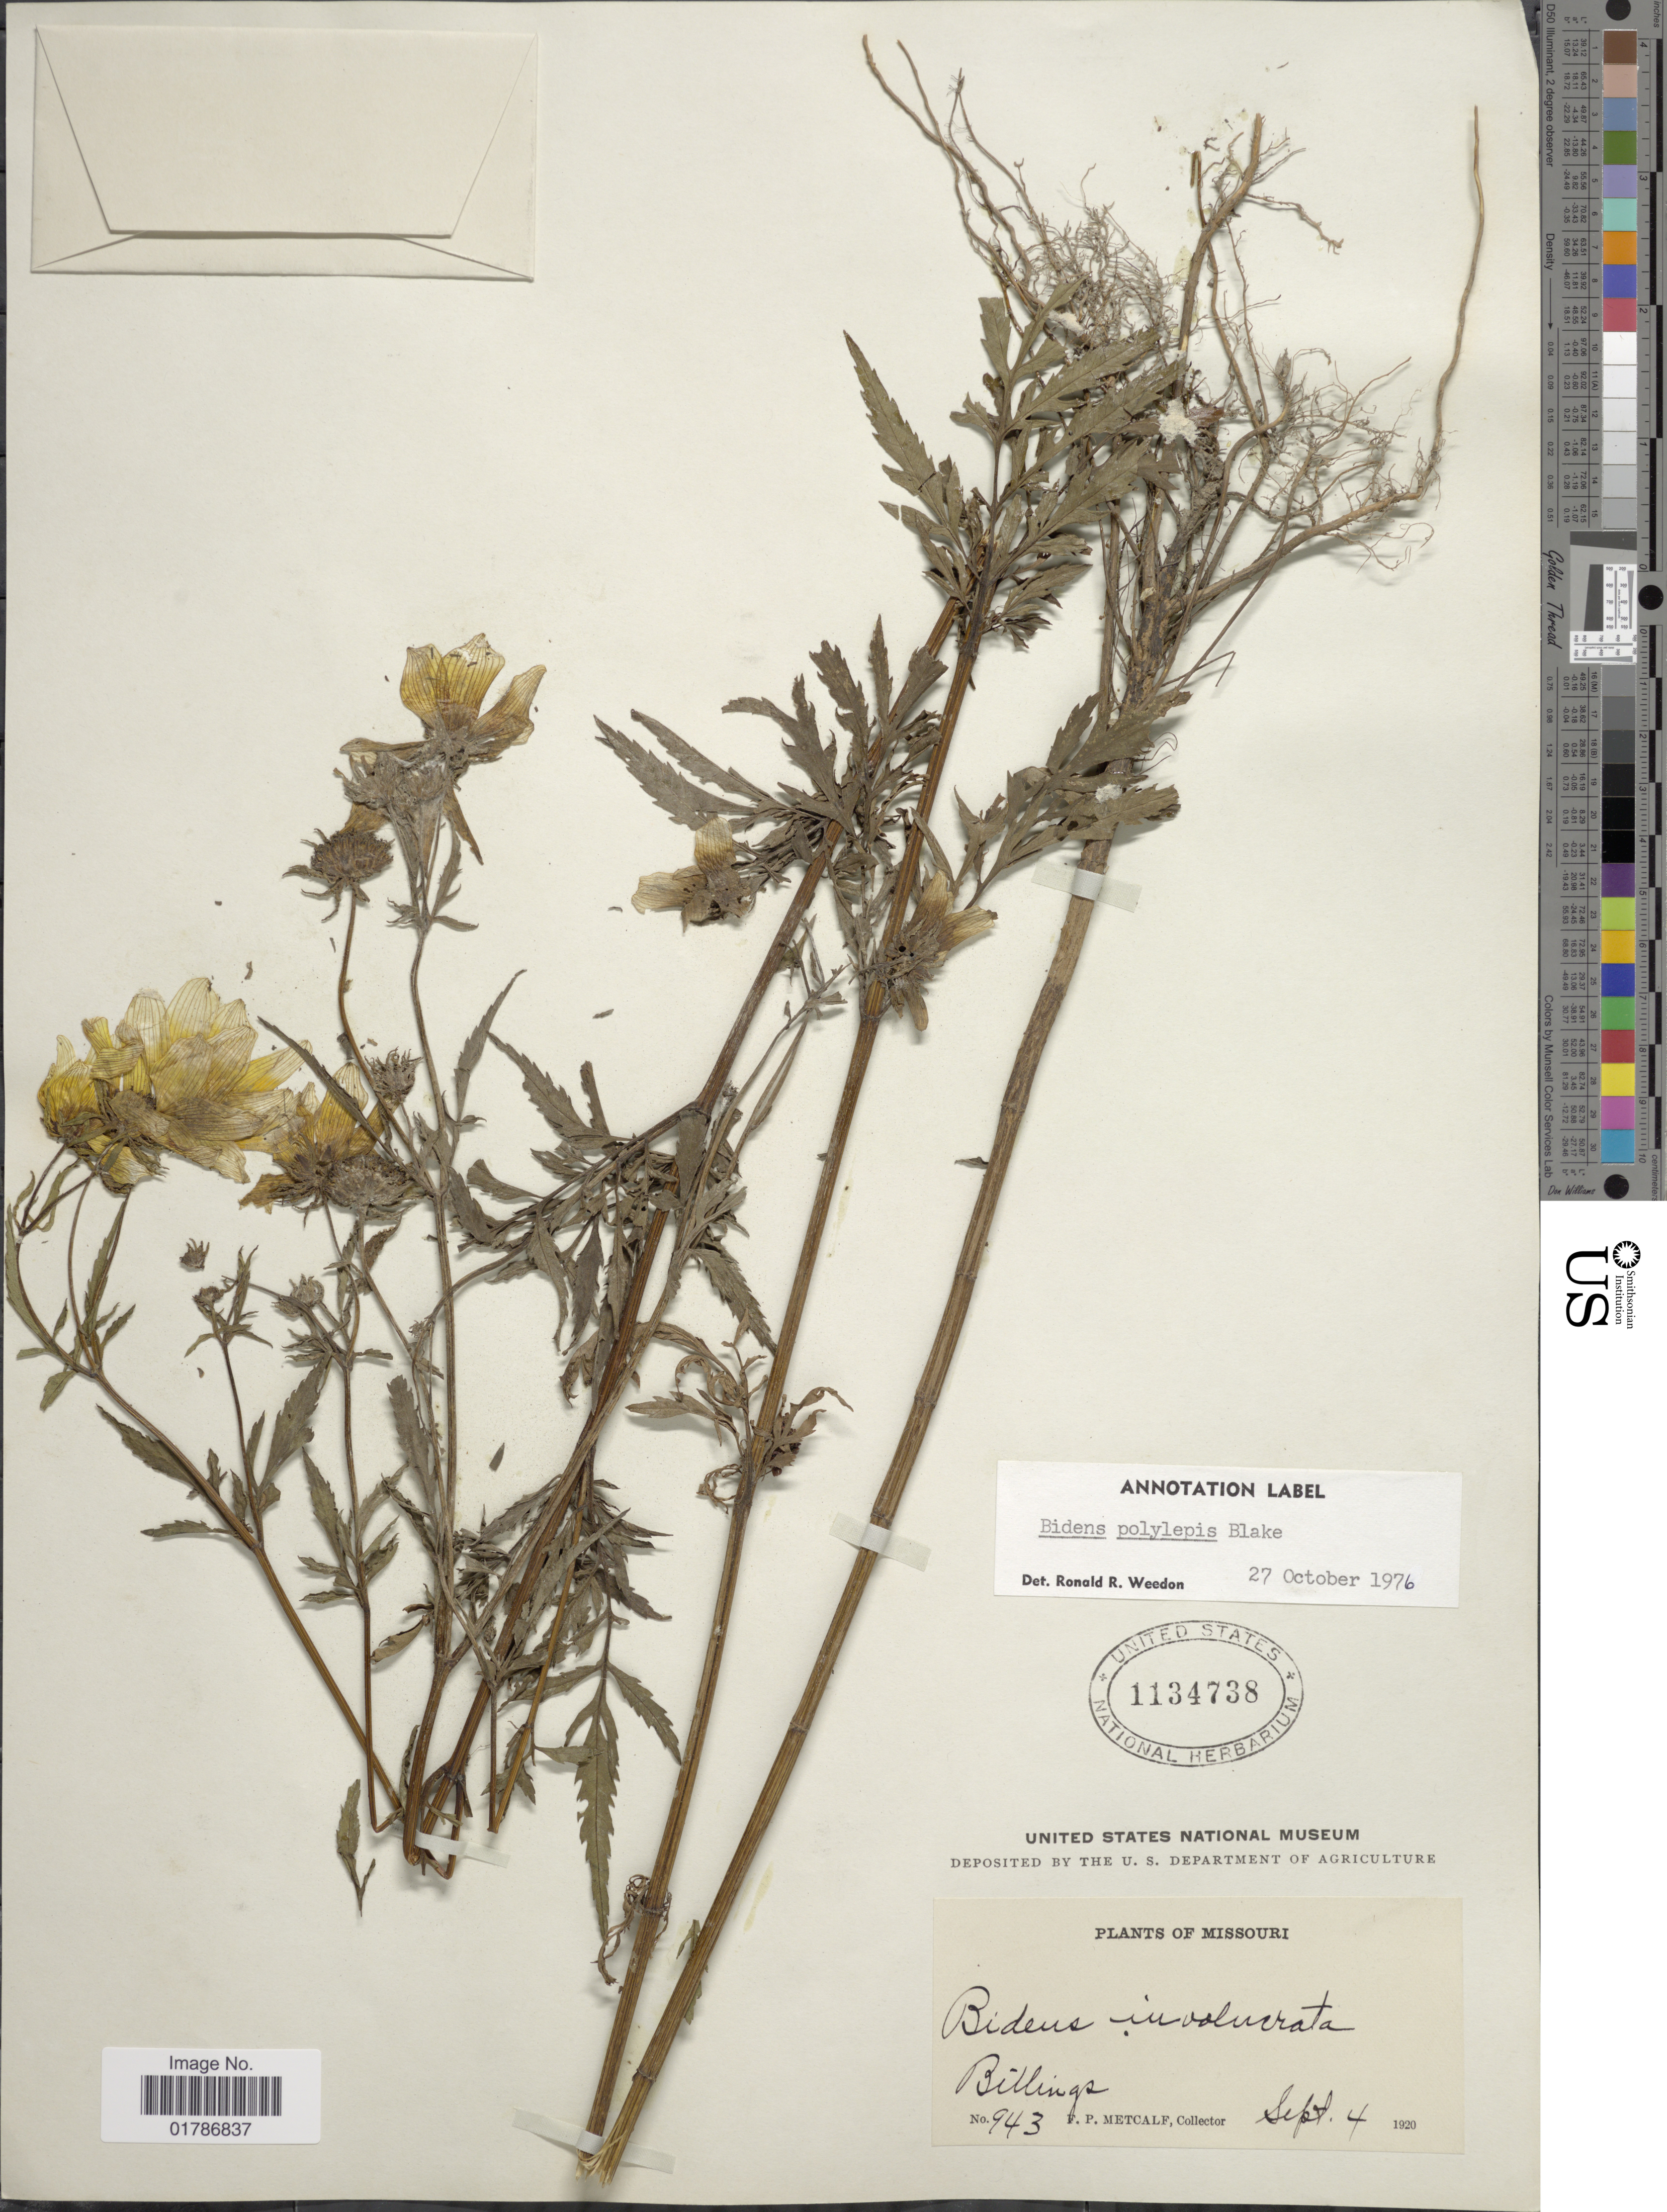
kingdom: Plantae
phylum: Tracheophyta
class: Magnoliopsida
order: Asterales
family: Asteraceae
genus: Bidens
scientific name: Bidens polylepis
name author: S.F. Blake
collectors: F. Metcalf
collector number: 943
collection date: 1920-09-04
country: United States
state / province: Missouri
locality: Billings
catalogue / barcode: US 1134738